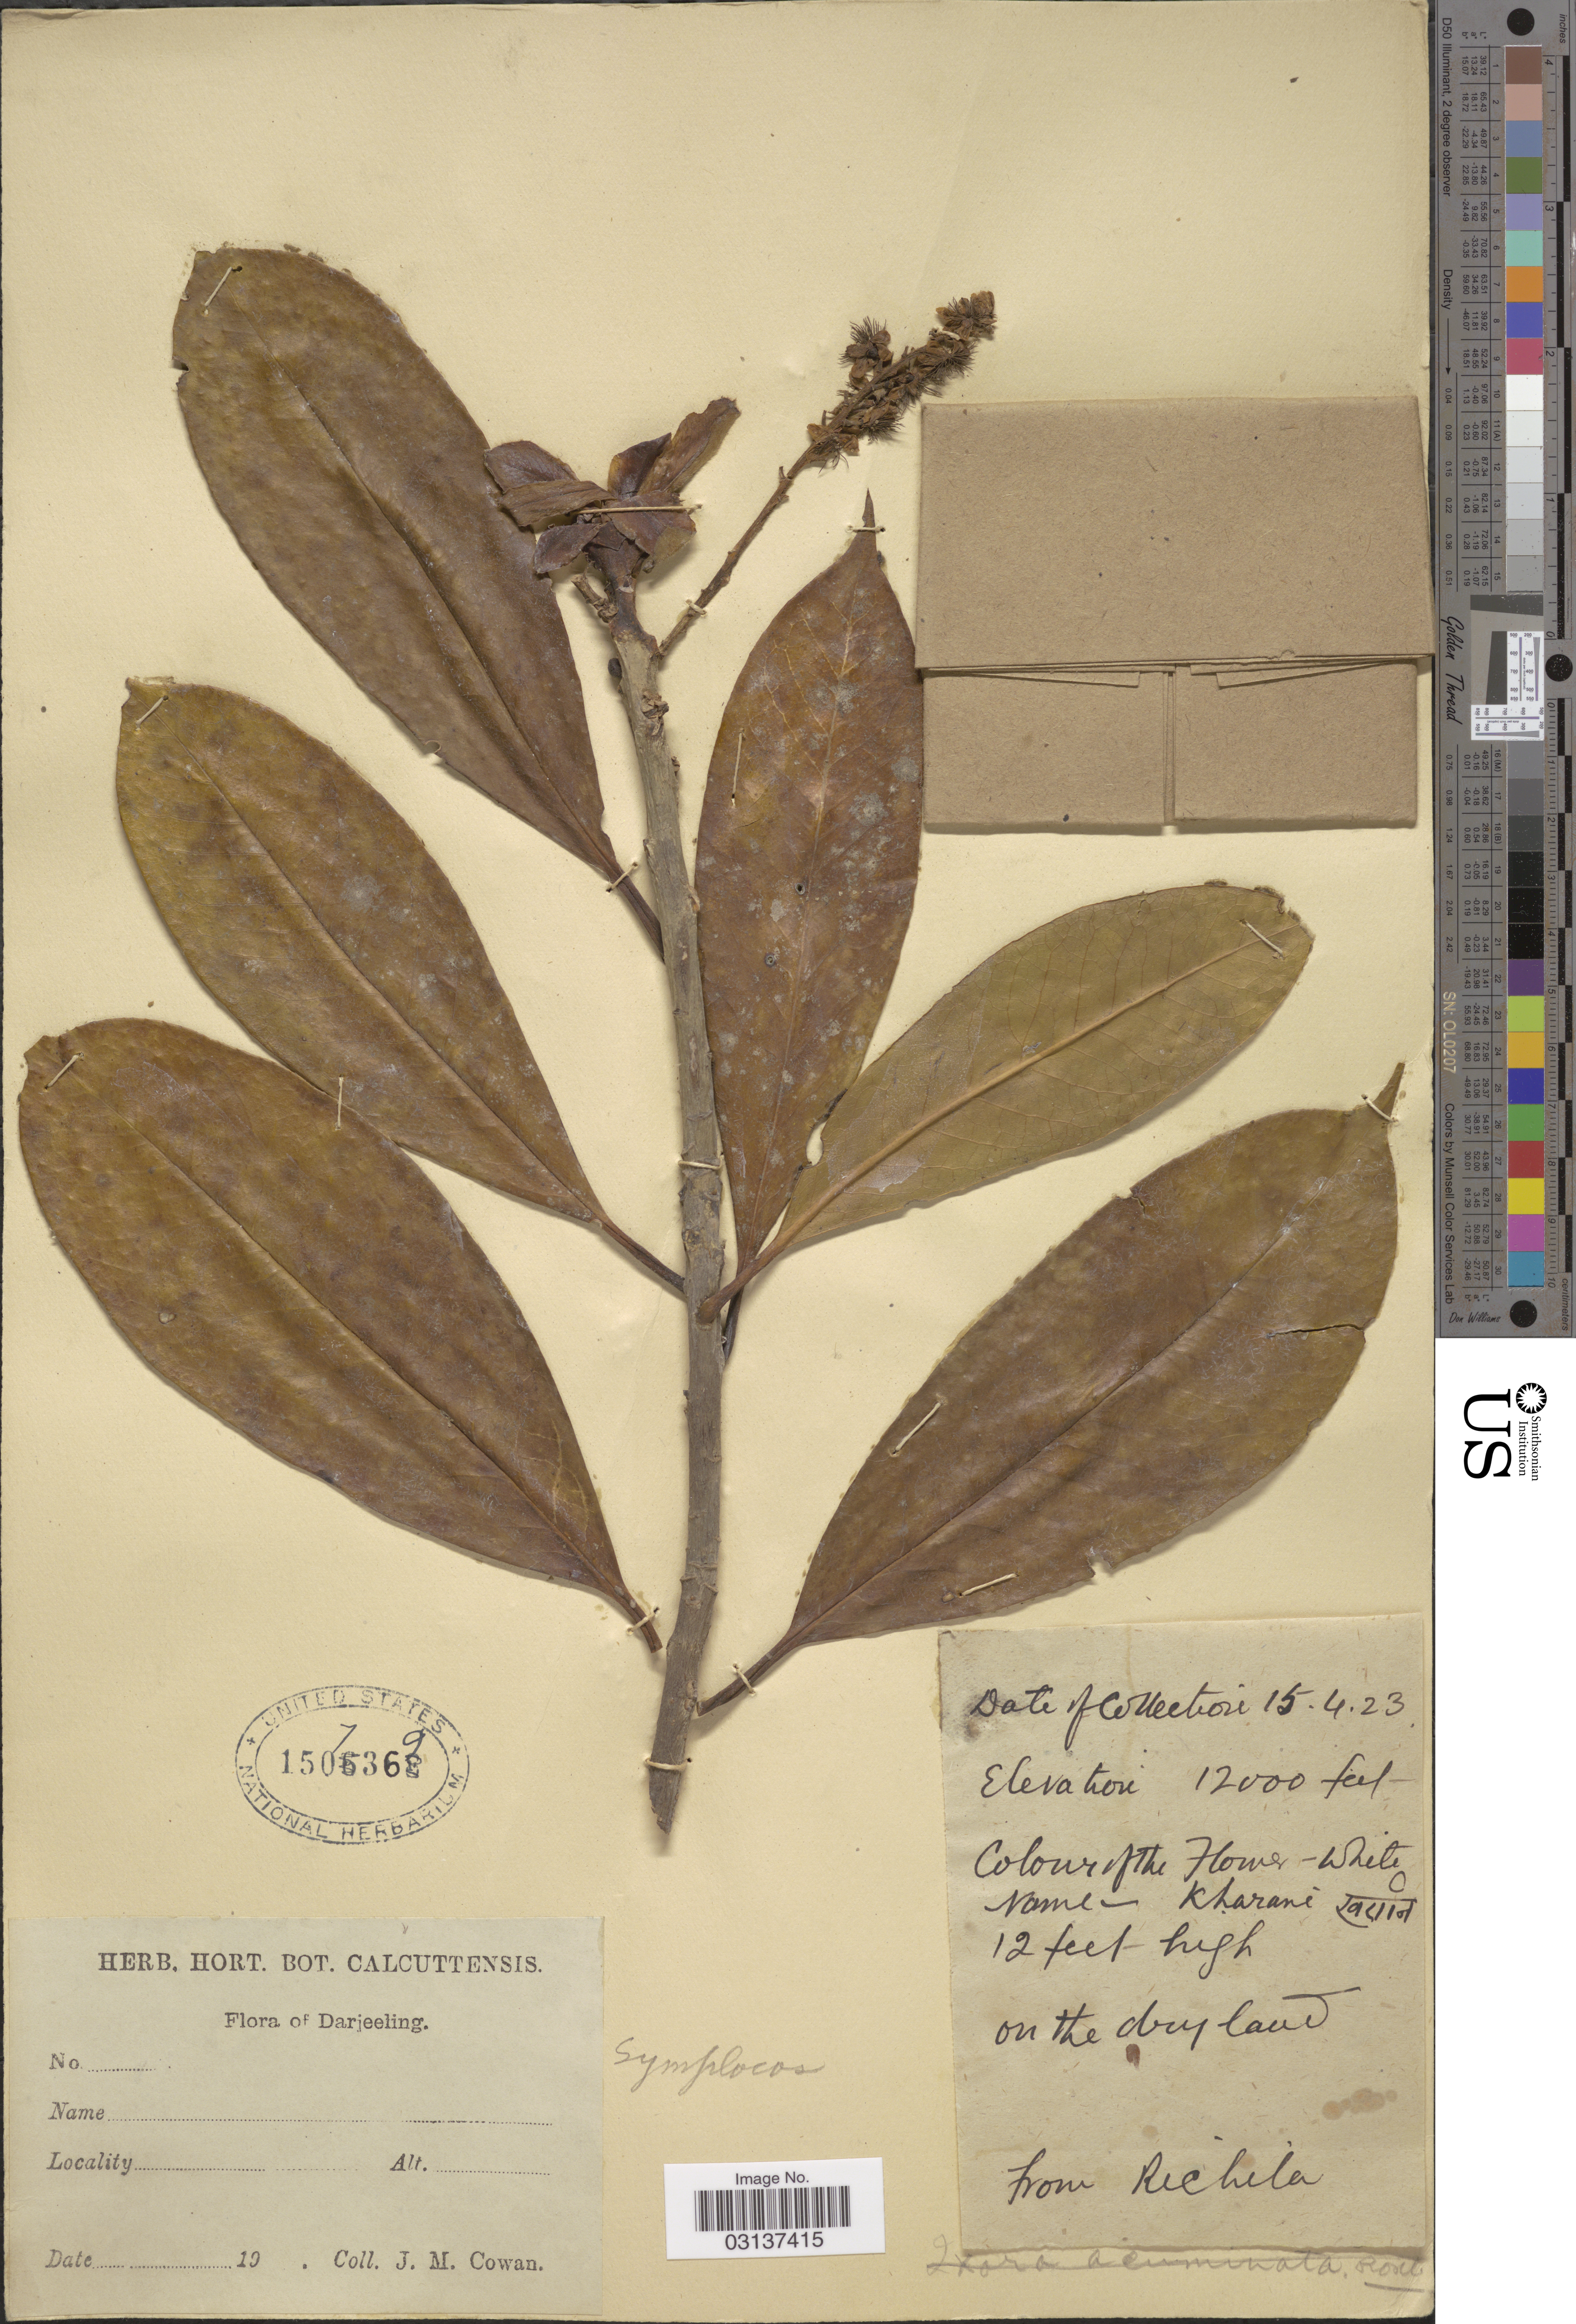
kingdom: Plantae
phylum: Tracheophyta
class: Magnoliopsida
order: Ericales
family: Symplocaceae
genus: Symplocos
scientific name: Symplocos sp.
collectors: J. M. Cowan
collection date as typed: Transcribed d/m/y: 15/4/23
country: India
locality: Darjeeling.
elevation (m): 3658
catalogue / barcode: US 1507369